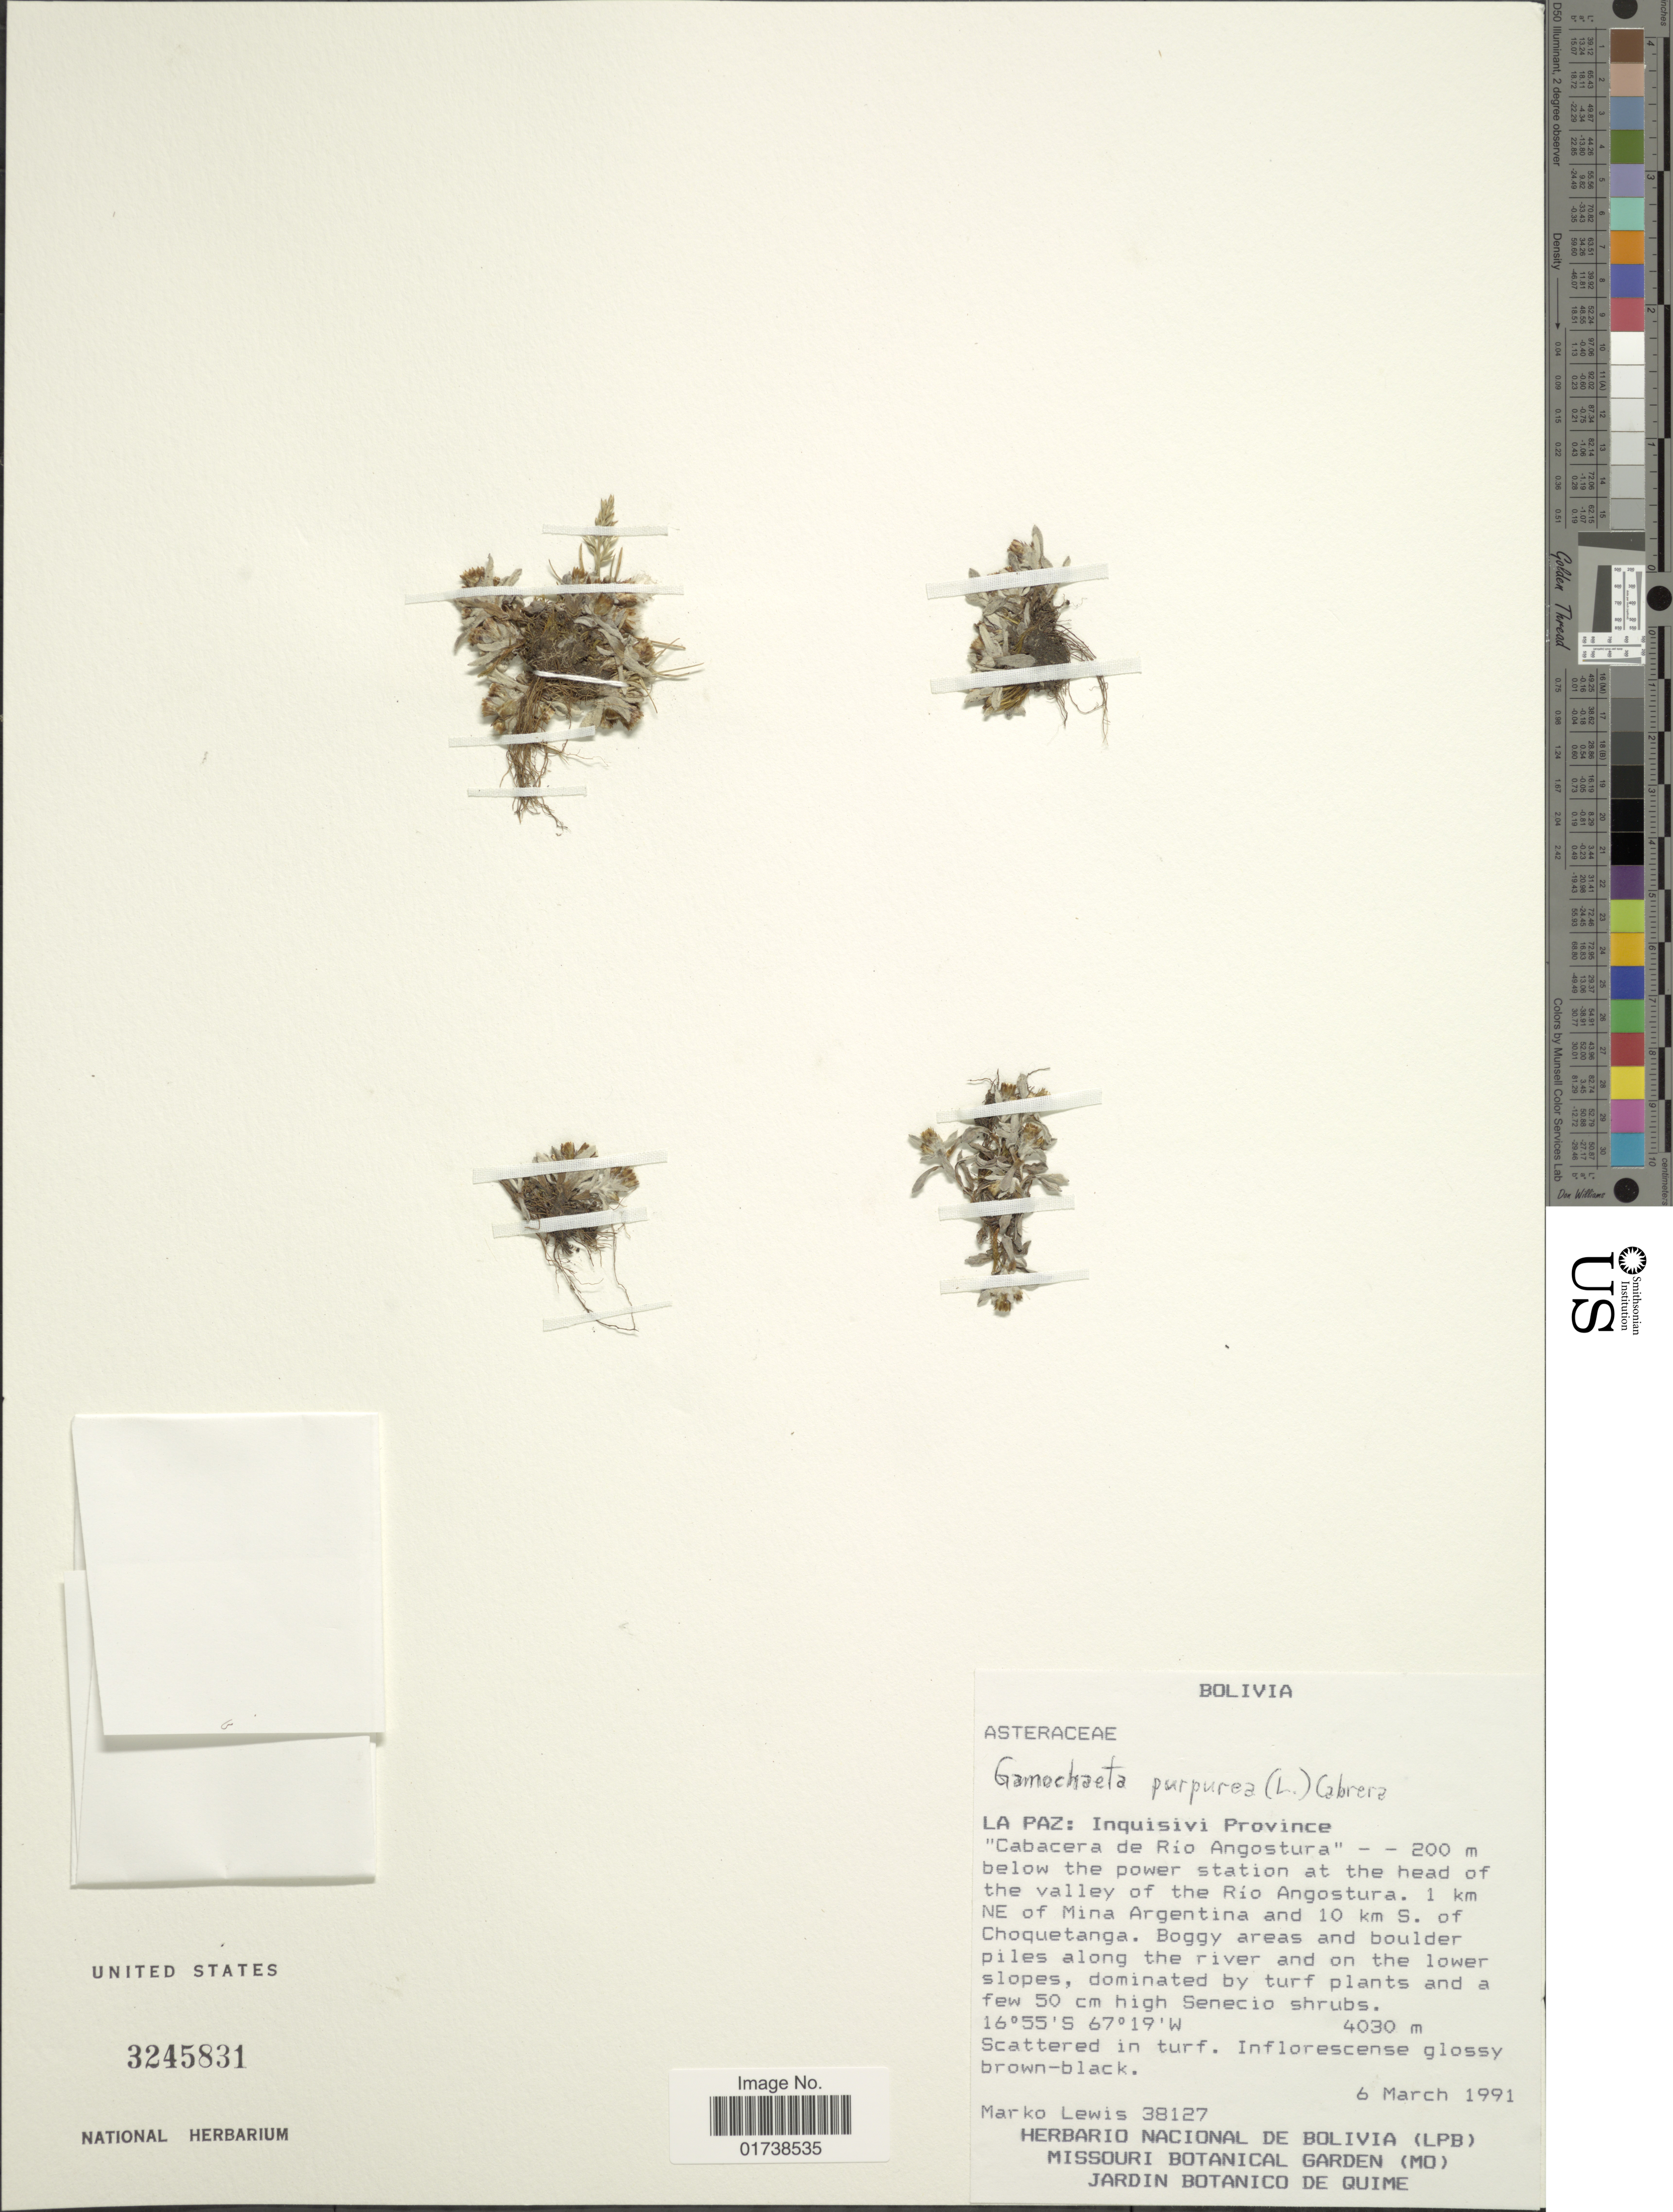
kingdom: Plantae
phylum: Tracheophyta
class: Magnoliopsida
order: Asterales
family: Asteraceae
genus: Gamochaeta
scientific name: Gamochaeta purpurea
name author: (L.) Cabrera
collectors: M. A. Lewis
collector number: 38127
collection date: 1991-03-06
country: Bolivia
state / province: La Paz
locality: Inquisivu Province, "Cabacera de Rio Angostura" 200 m below the power station at the head of the valley of the Rio Angostura, 1 km NE of Mina Argentina and 10 km S. of Choquetanga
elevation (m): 4030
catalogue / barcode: US 3245831